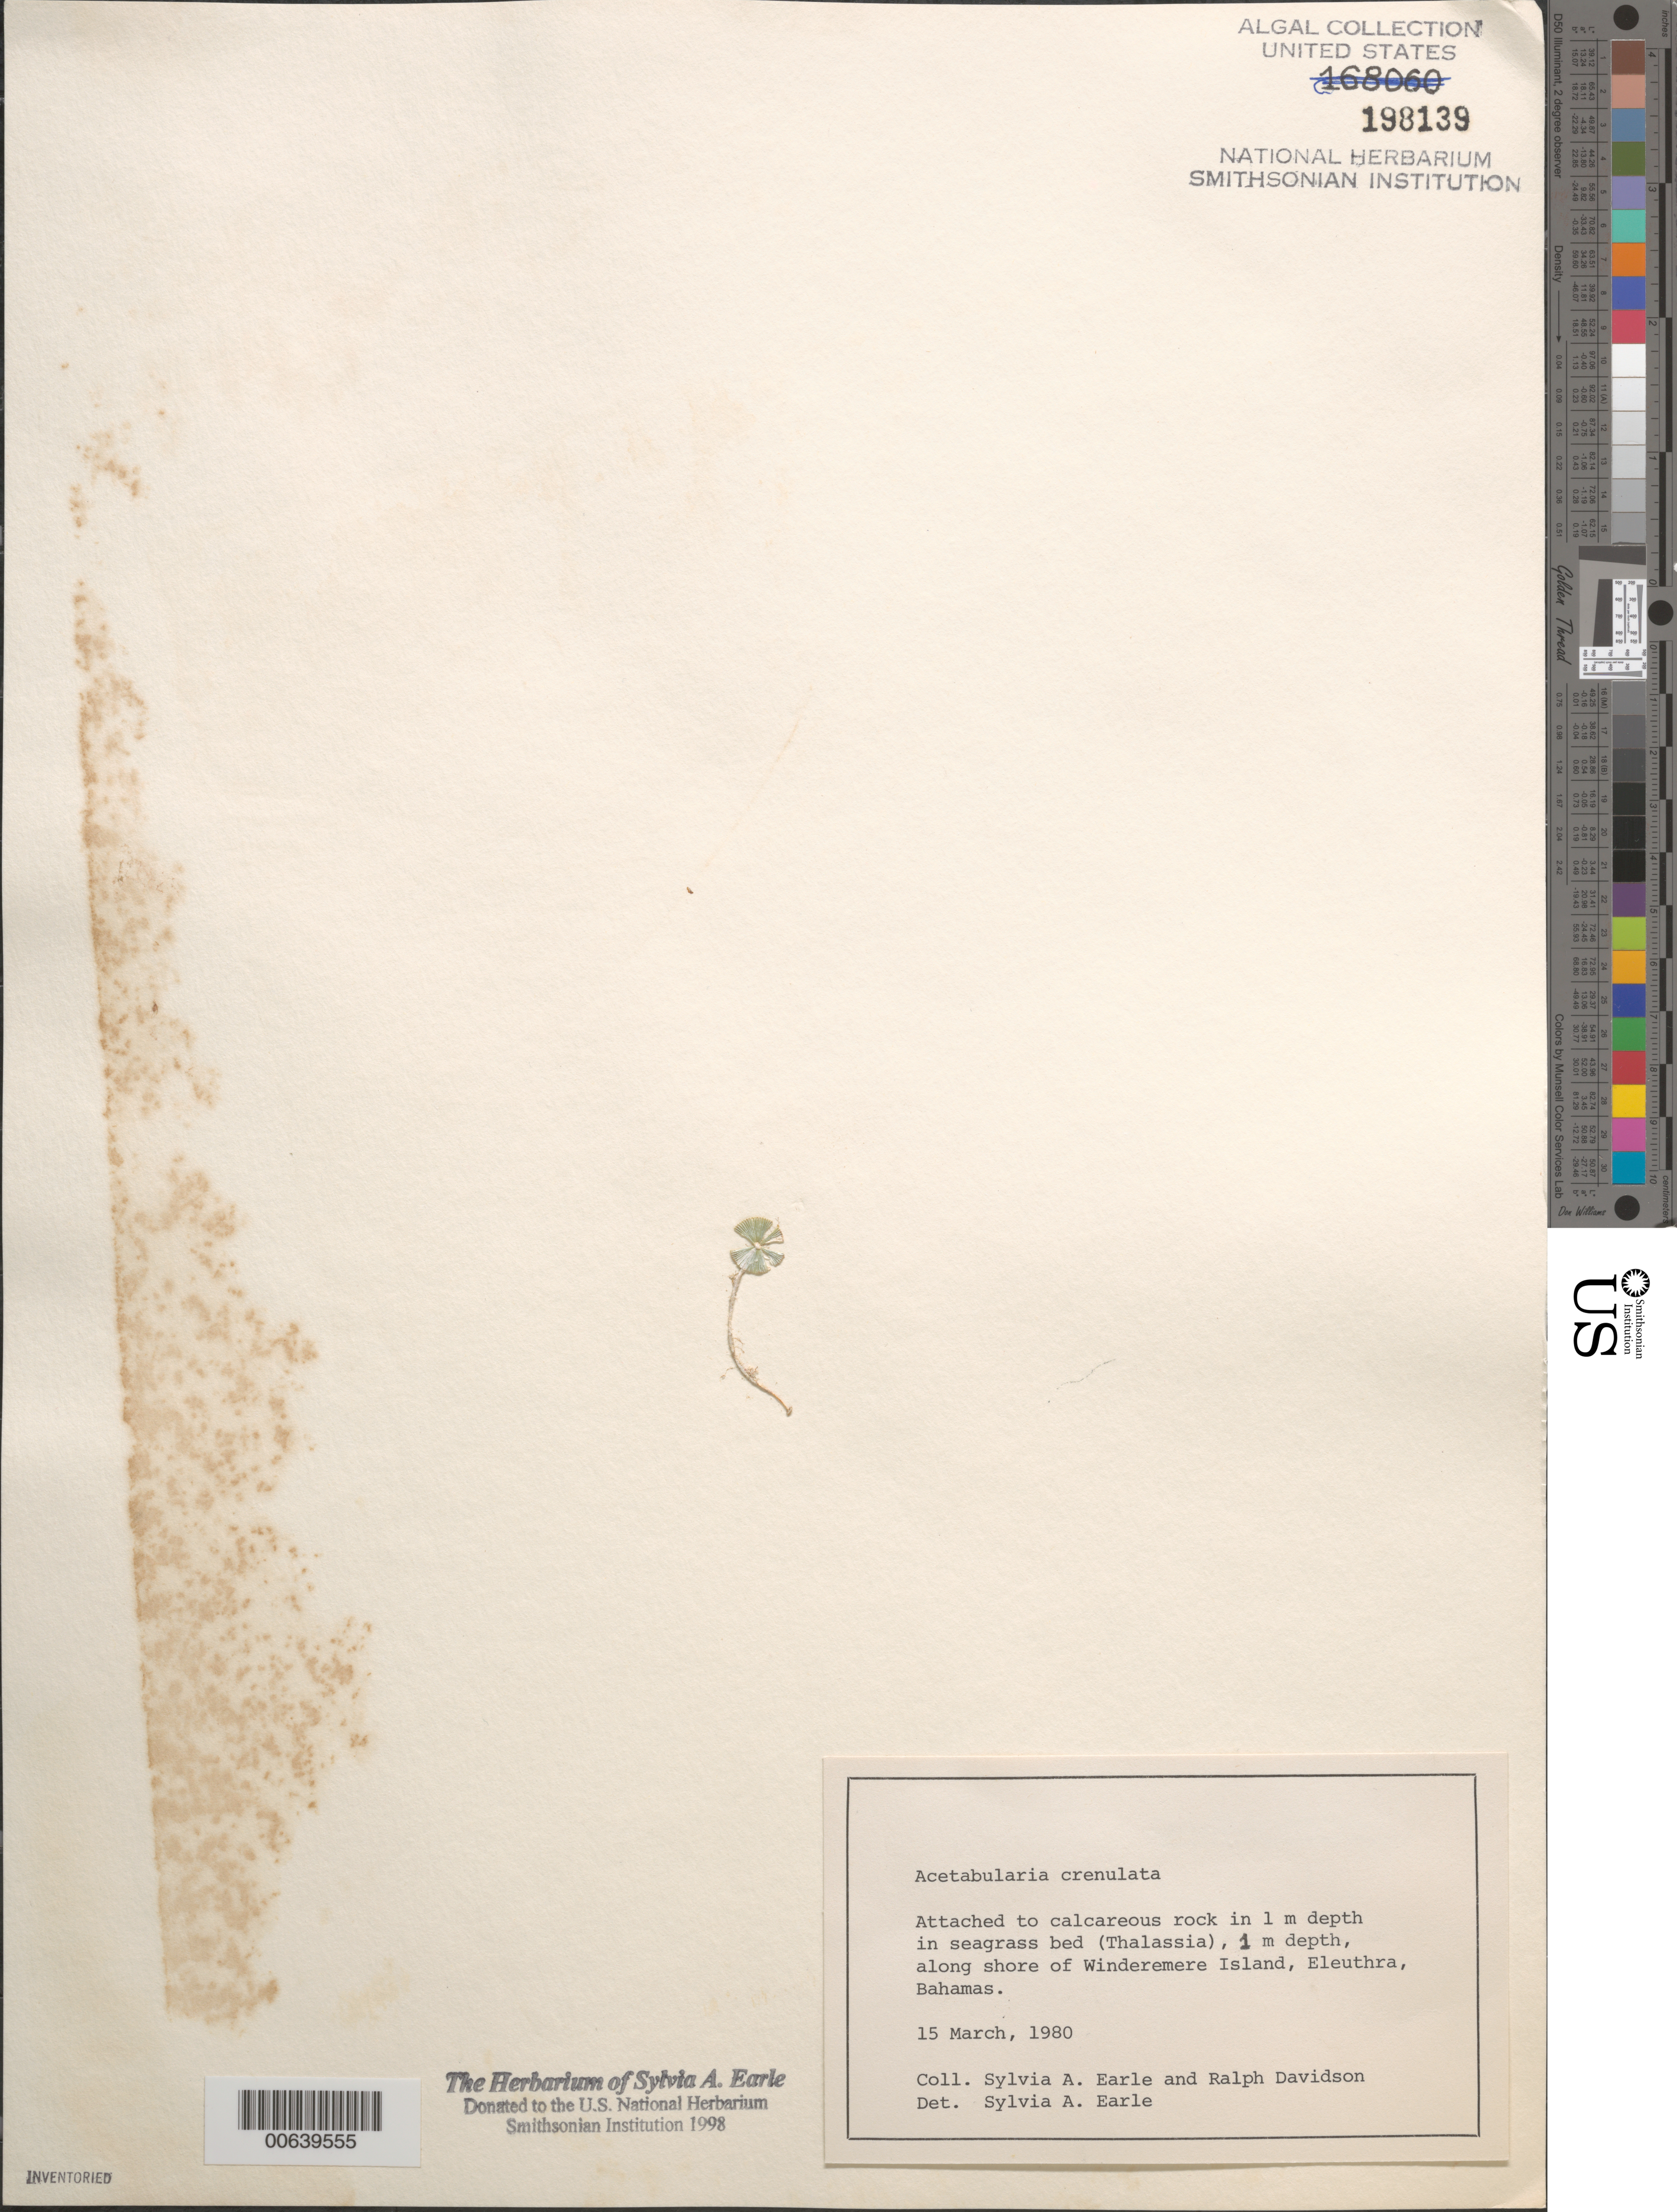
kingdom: Plantae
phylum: Chlorophyta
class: Ulvophyceae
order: Dasycladales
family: Polyphysaceae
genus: Acetabularia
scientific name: Acetabularia acetabulum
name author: J.V.Lamouroux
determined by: Earle, S. A.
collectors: S. A. Earle & R. Davidson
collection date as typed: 15 Mar 1980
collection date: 1980-03-15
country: Bahamas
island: Eleuthera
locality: Windermere Island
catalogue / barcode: US 198139